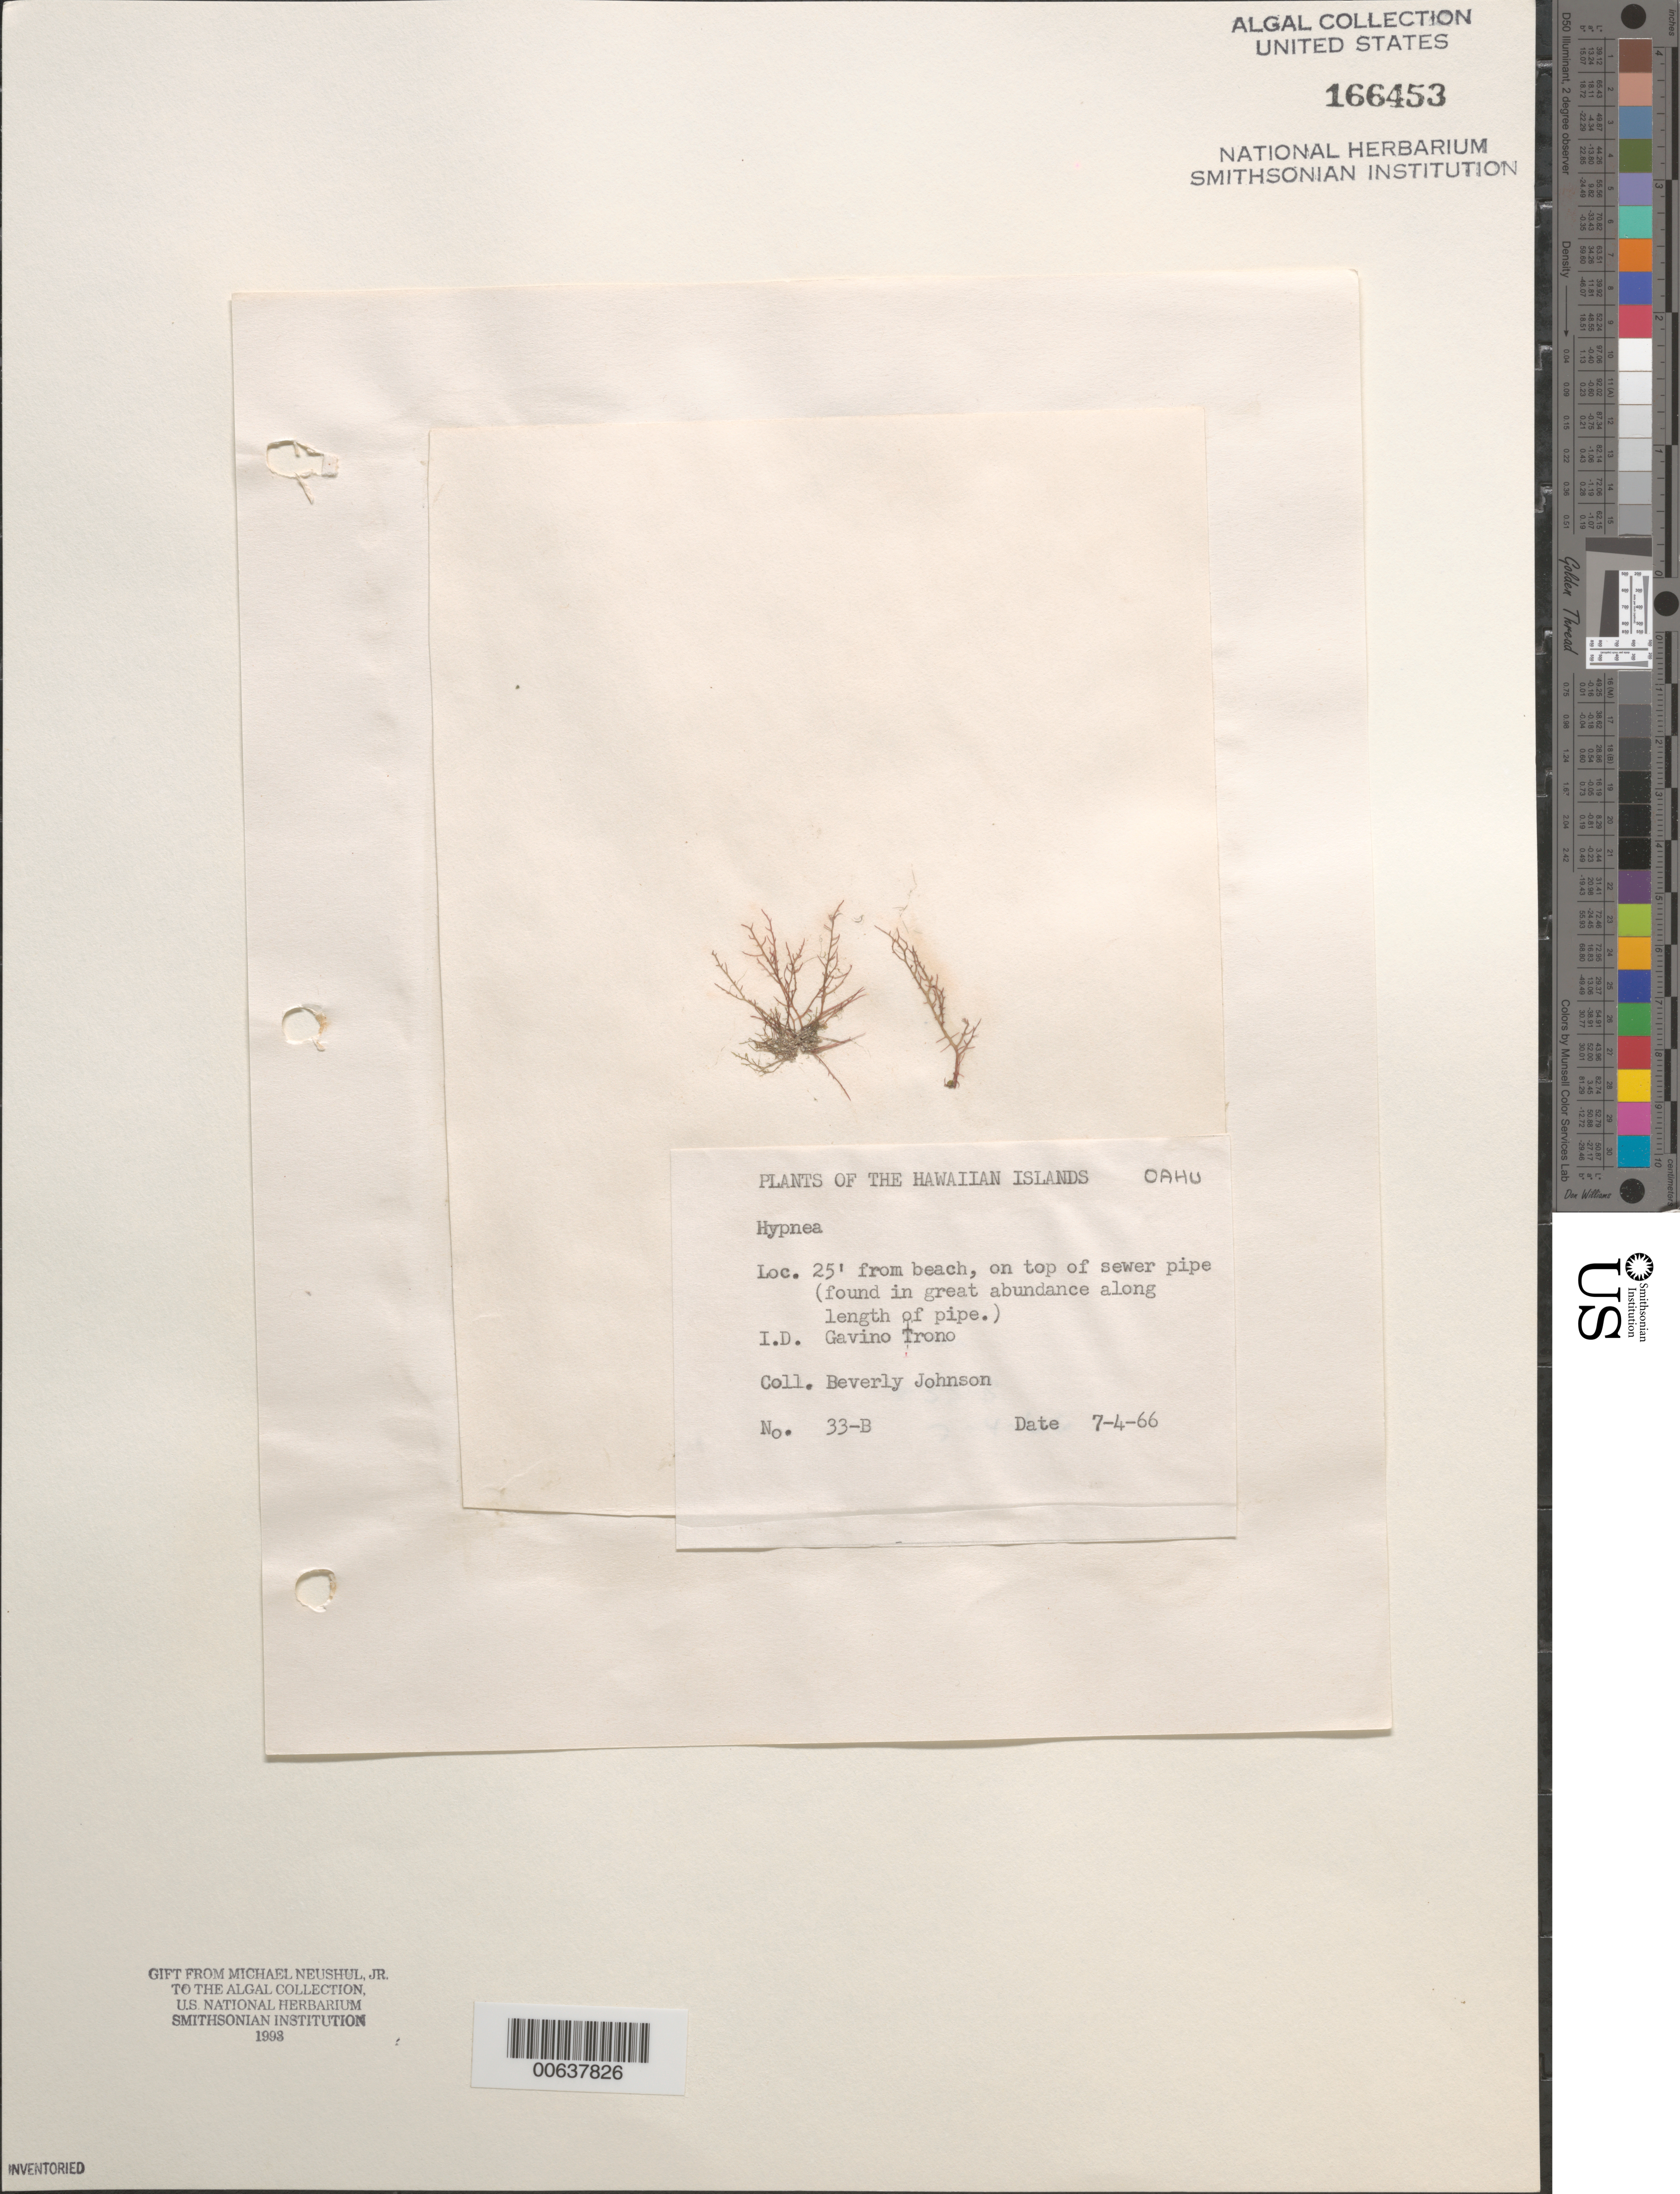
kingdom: Plantae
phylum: Rhodophyta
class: Florideophyceae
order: Gigartinales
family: Cystocloniaceae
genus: Hypnea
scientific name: Hypnea sp.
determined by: Trono, Gavino C., Jr.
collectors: B. Johnson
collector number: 33-B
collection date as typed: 04 Jul 1966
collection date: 1966-07-04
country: United States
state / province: Hawaii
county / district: Honolulu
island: Oahu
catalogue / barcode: US 166453